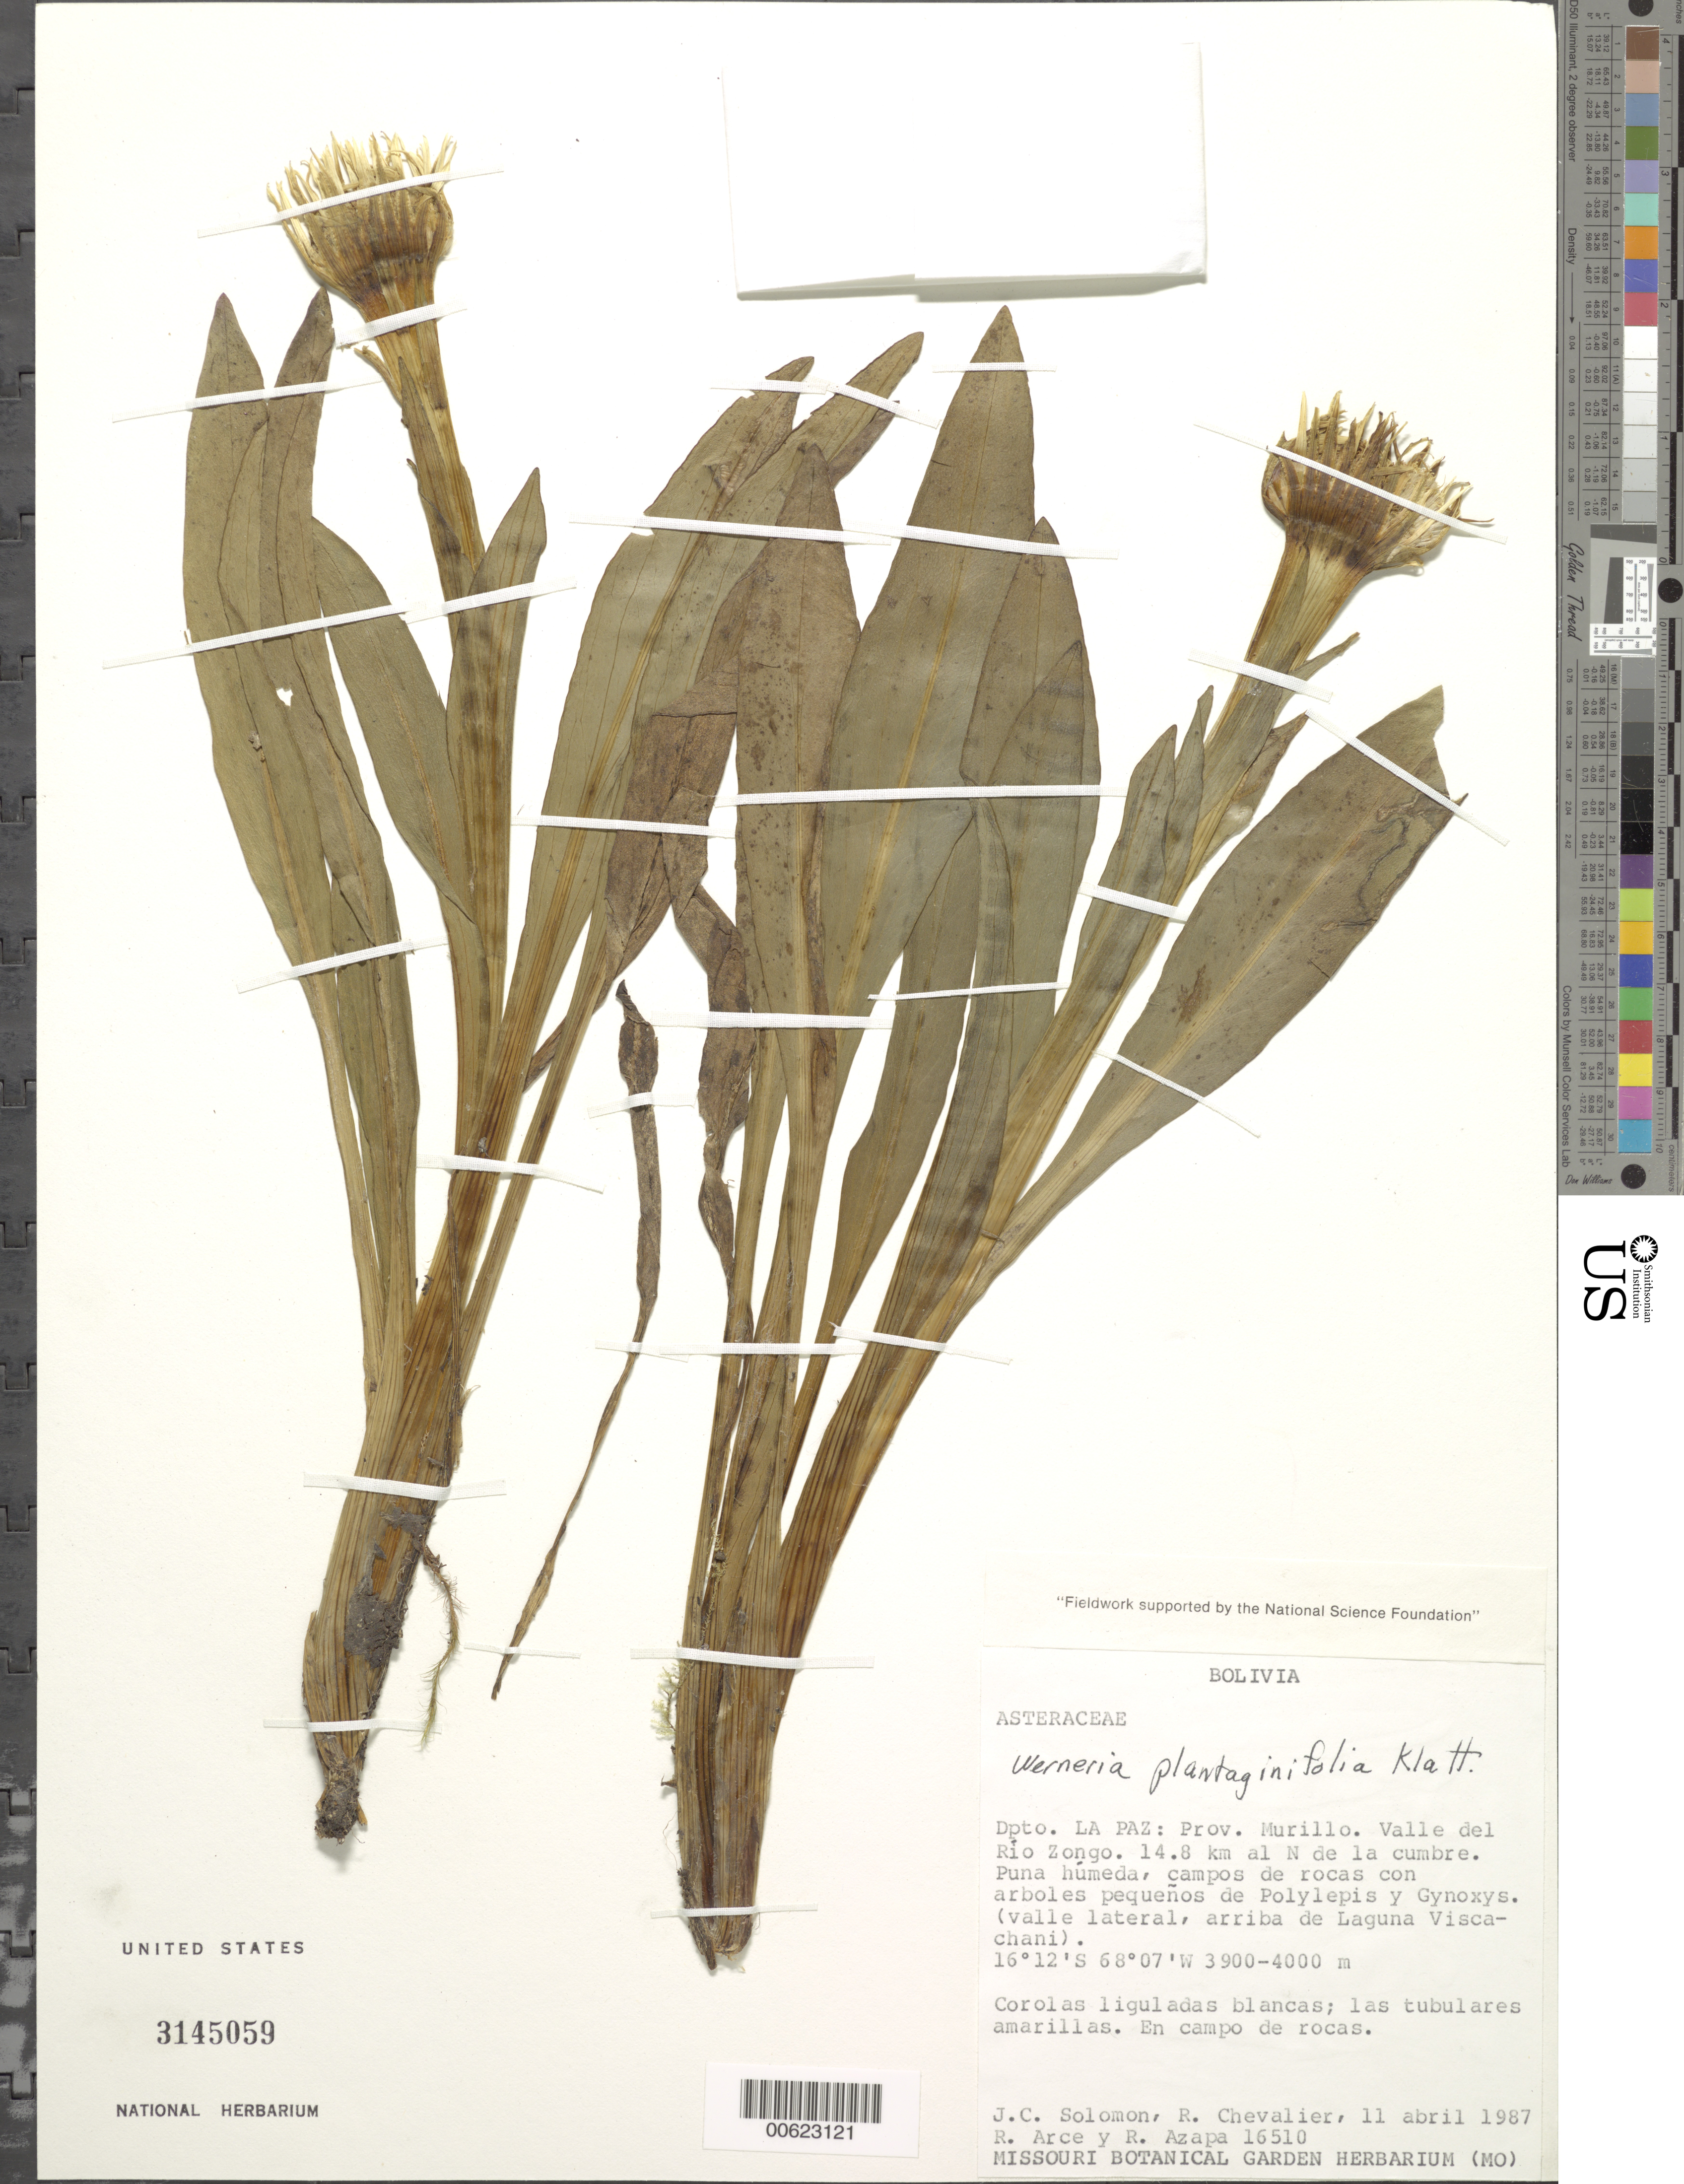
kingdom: Plantae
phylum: Tracheophyta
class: Magnoliopsida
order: Asterales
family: Asteraceae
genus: Werneria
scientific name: Werneria plantaginifolia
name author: Wedd. ex Klatt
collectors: J. C. Solomon, R. C. Chevalier, R. Arce & R. Azapa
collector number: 16510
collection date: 1987-04-11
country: Bolivia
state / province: La Paz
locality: Murillo: Valle del Río Zongo, 14.8 km al N de la cumbre. Puna húmeda. Valle lateral, arriba Laguna Viscachani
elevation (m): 3900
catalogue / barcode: US 3145059